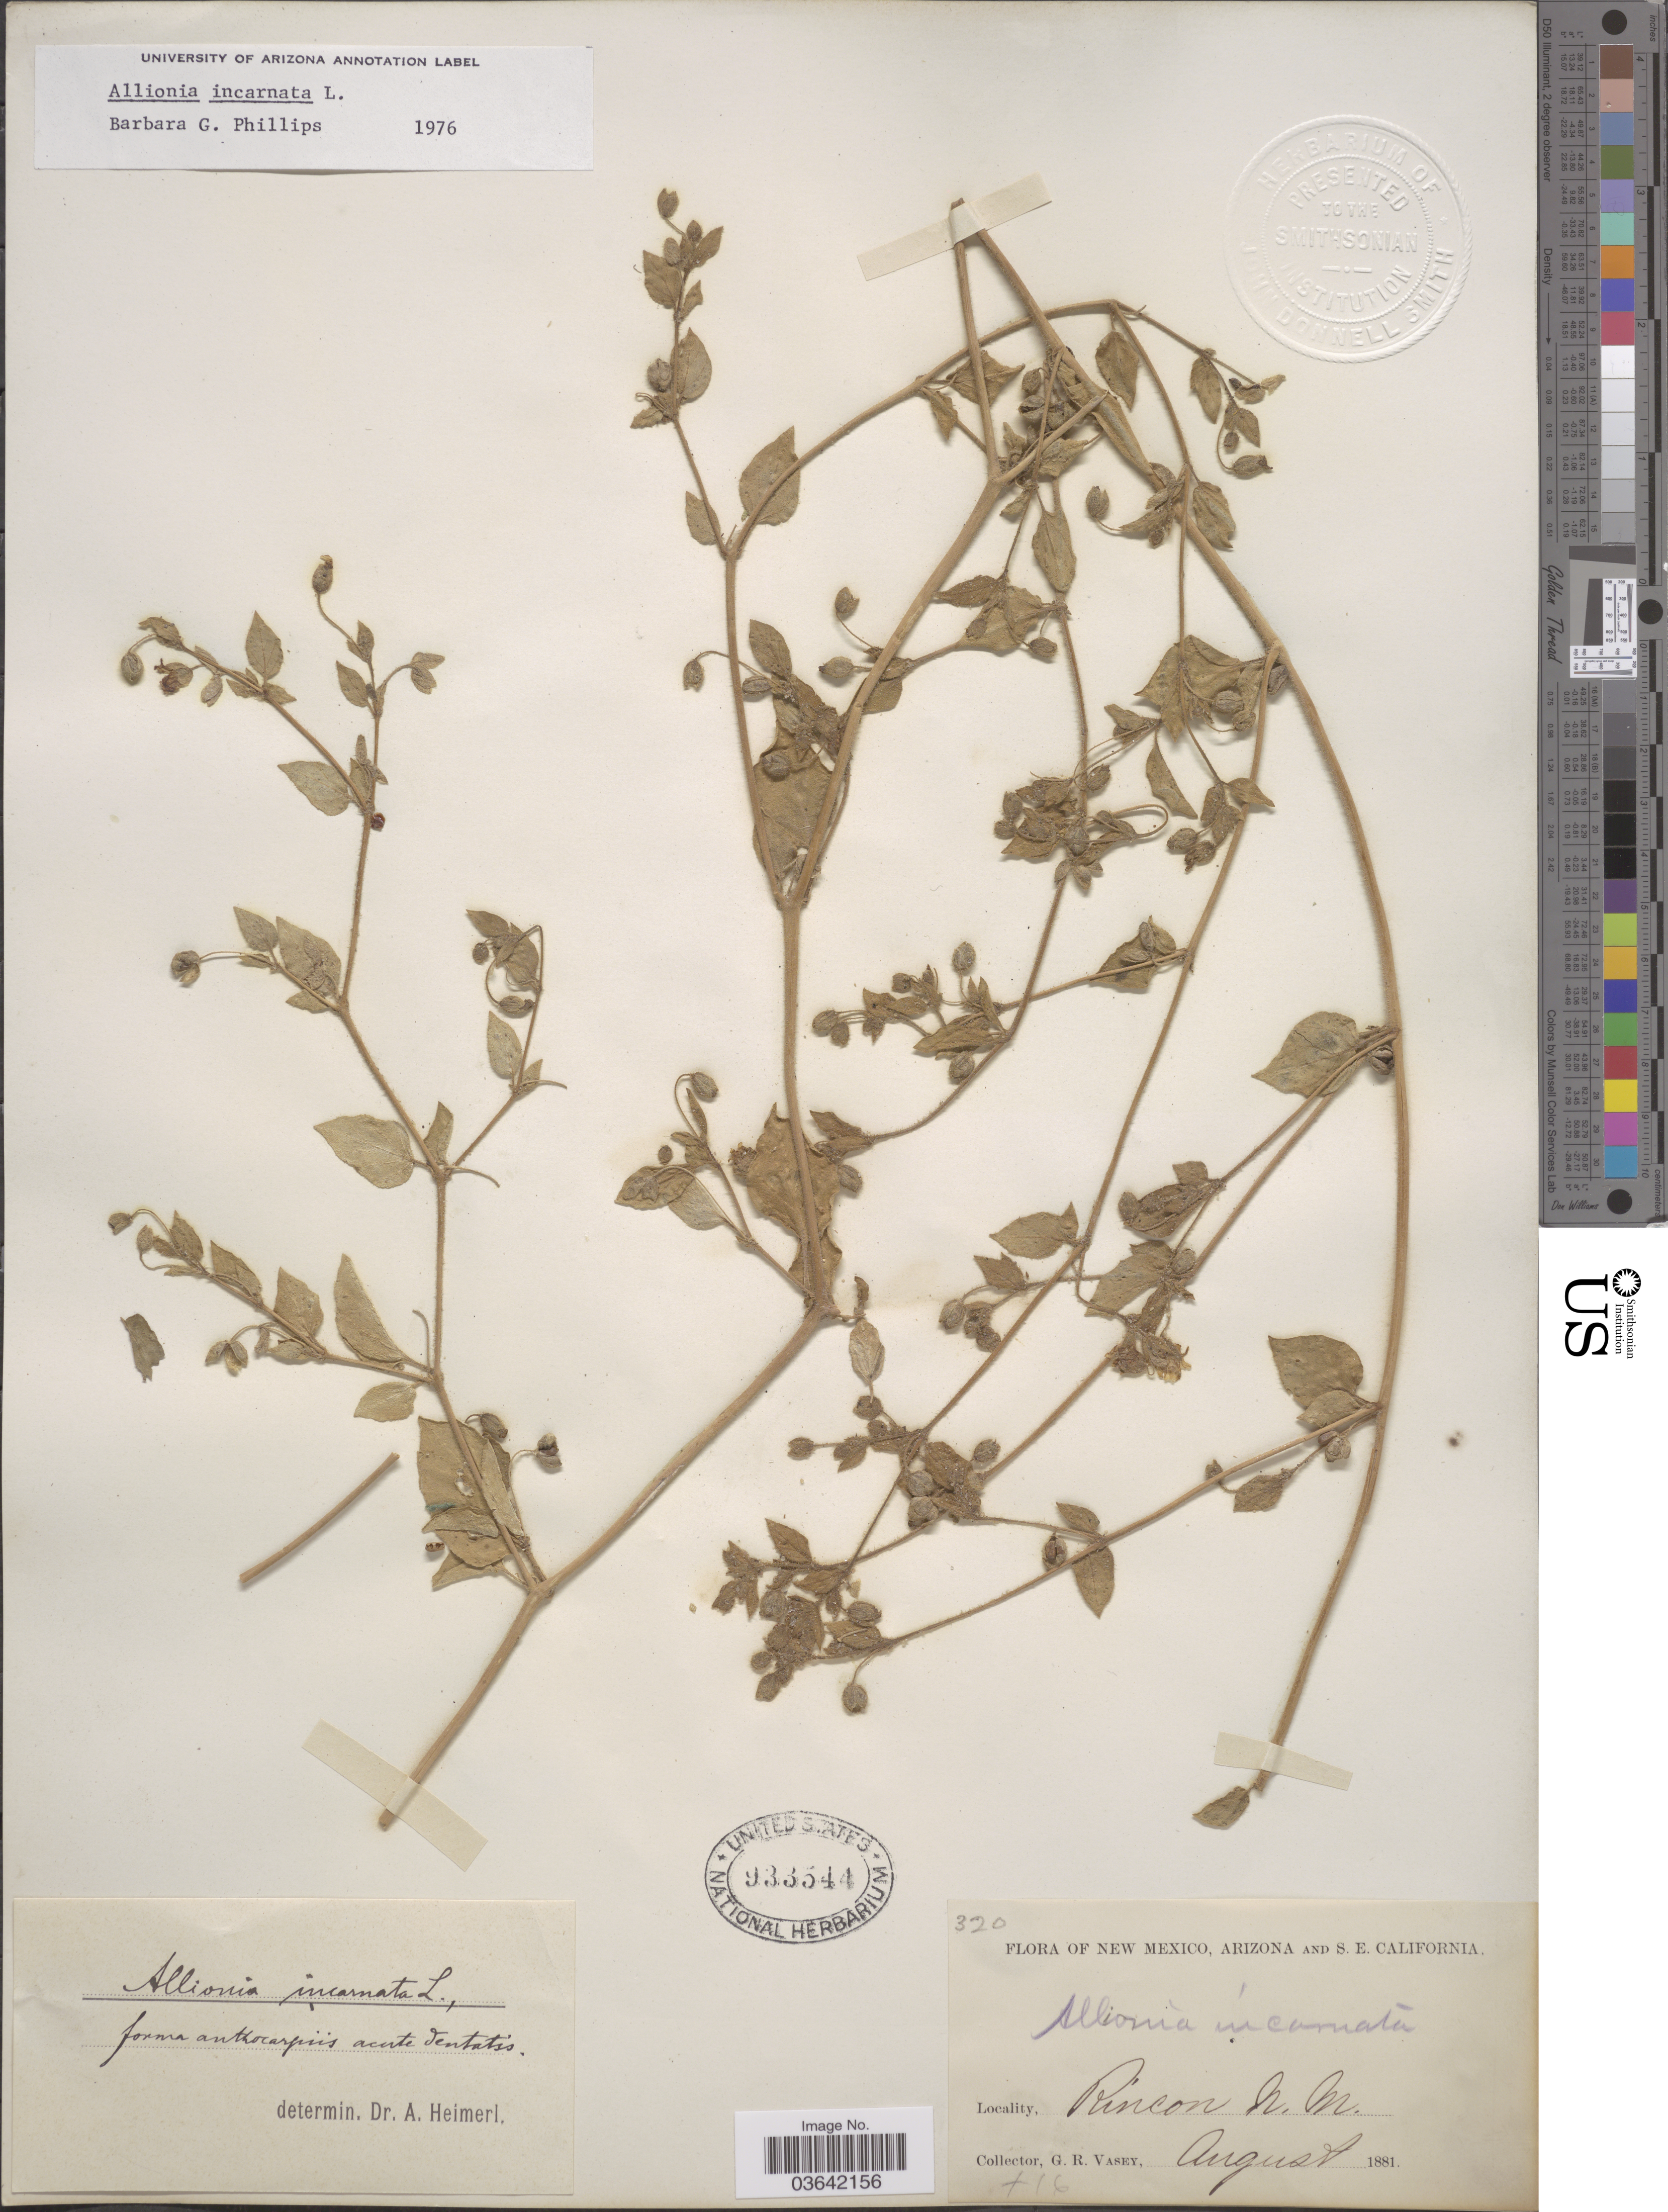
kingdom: Plantae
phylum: Tracheophyta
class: Magnoliopsida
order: Caryophyllales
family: Nyctaginaceae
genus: Allionia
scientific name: Allionia incarnata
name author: L.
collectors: G. R. Vasey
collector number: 320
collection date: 1881-08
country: United States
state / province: New Mexico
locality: Rincon.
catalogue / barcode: US 933544